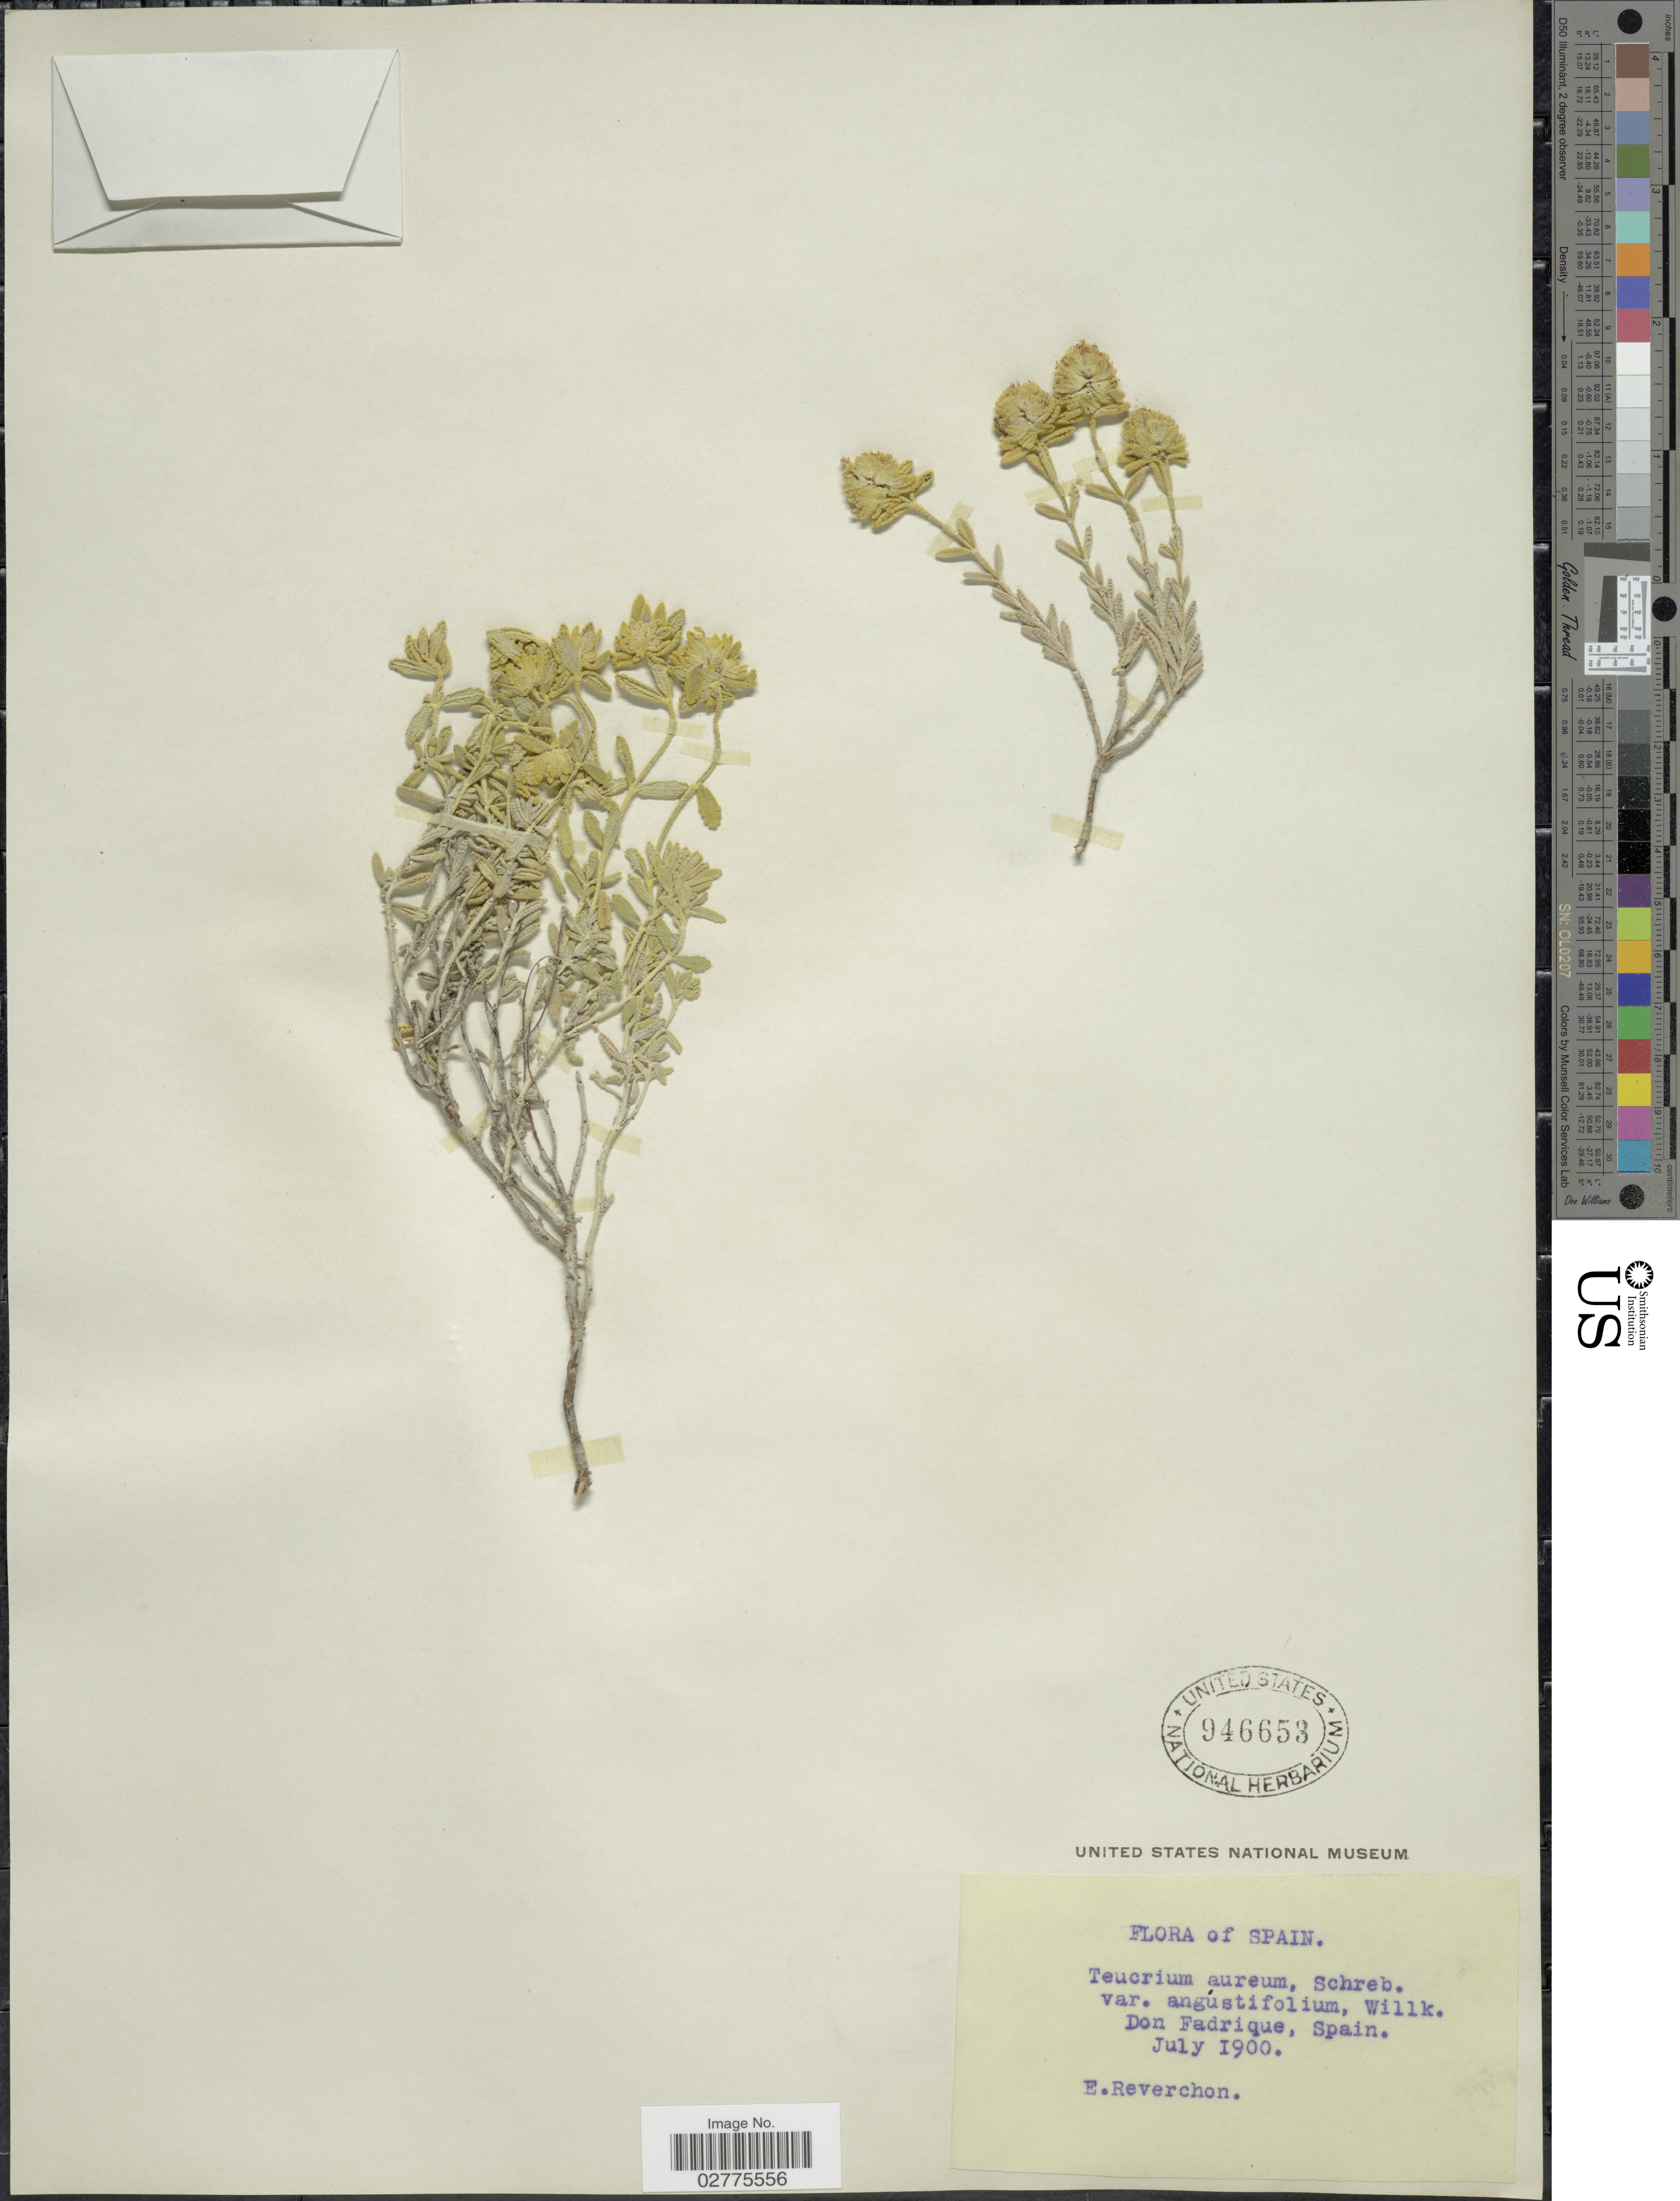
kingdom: Plantae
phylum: Tracheophyta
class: Magnoliopsida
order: Lamiales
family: Lamiaceae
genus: Teucrium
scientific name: Teucrium aureum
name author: Schreb.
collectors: E. Reverchon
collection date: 1900-07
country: Spain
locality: Don Fadrique.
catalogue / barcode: US 946653